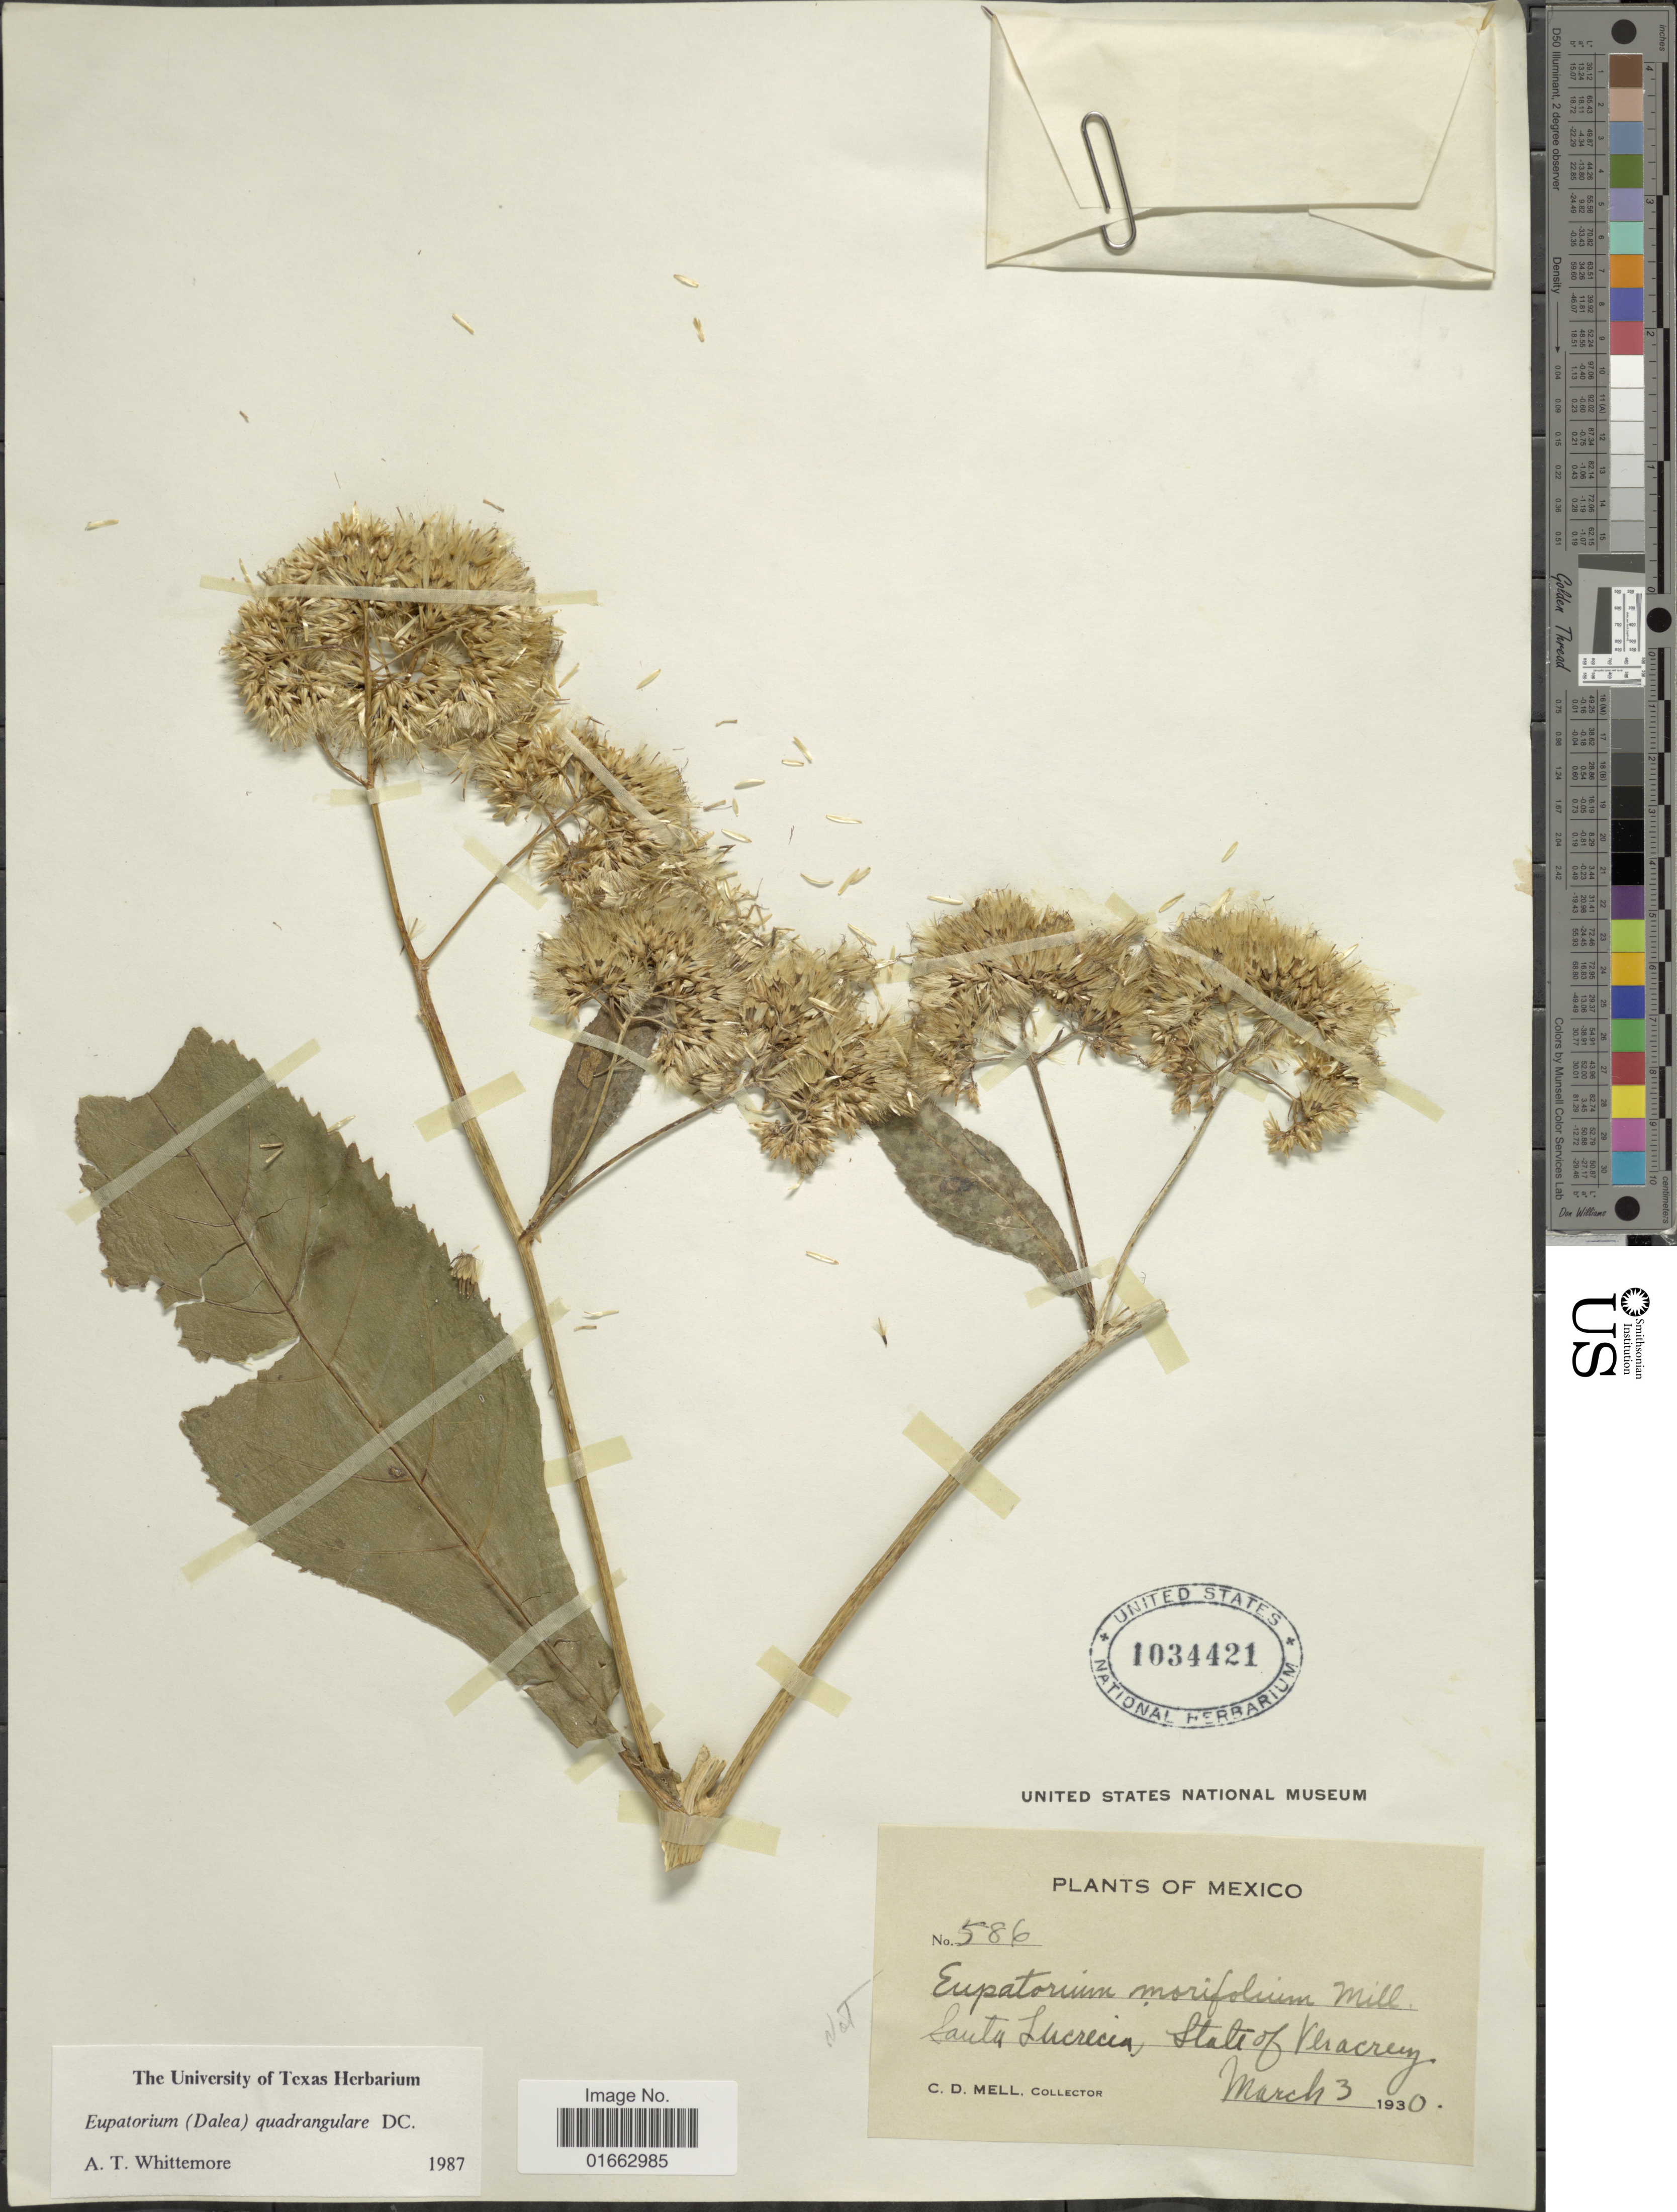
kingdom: Plantae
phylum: Tracheophyta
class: Magnoliopsida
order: Asterales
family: Asteraceae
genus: Critonia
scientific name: Critonia quadrangularis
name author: (DC.) R.M. King & H. Rob.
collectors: C. D. Mell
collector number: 586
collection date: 1930-03-03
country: Mexico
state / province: Veracruz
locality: Sabta Lucrecia, State of Veracruz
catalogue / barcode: US 1034421